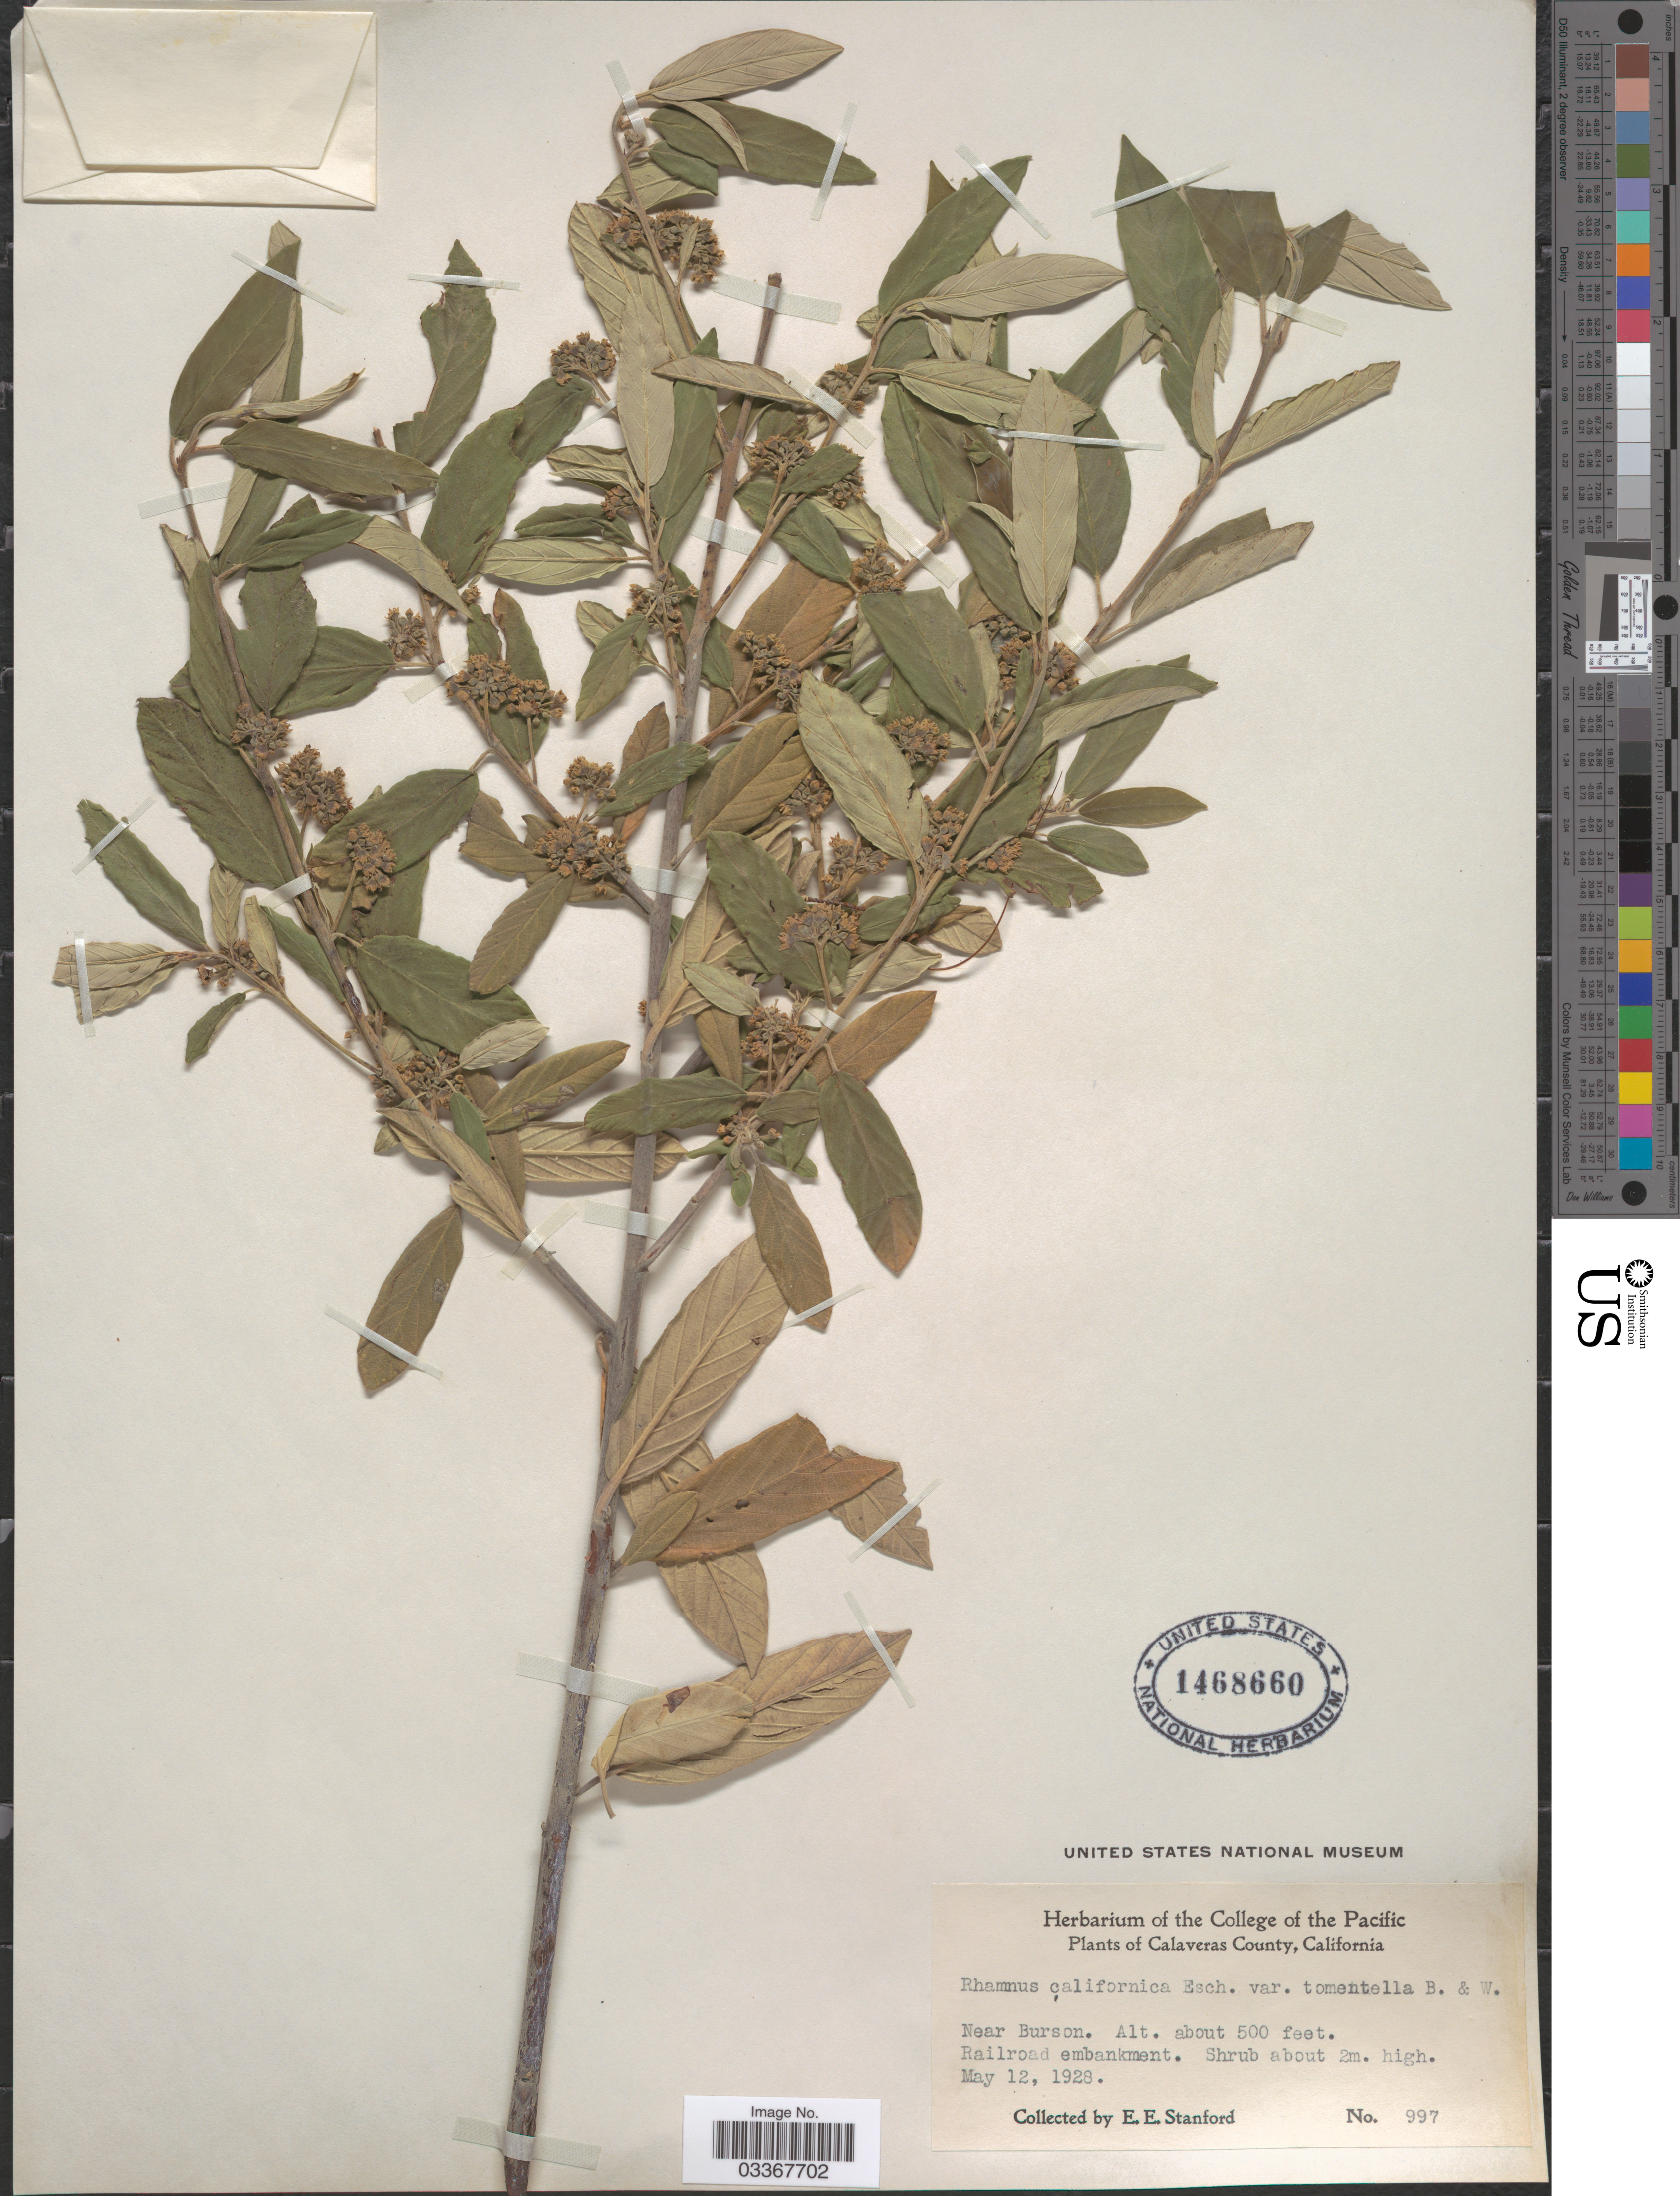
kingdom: Plantae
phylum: Tracheophyta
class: Magnoliopsida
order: Rosales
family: Rhamnaceae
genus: Frangula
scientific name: Frangula californica subsp. tomentella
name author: (Benth.) Kartesz & Gandhi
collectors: E. Stanford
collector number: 997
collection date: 1928-05-12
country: United States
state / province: California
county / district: Calaveras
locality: Calaveras County, Near Burson, Railroad embankment.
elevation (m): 152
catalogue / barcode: US 1468660